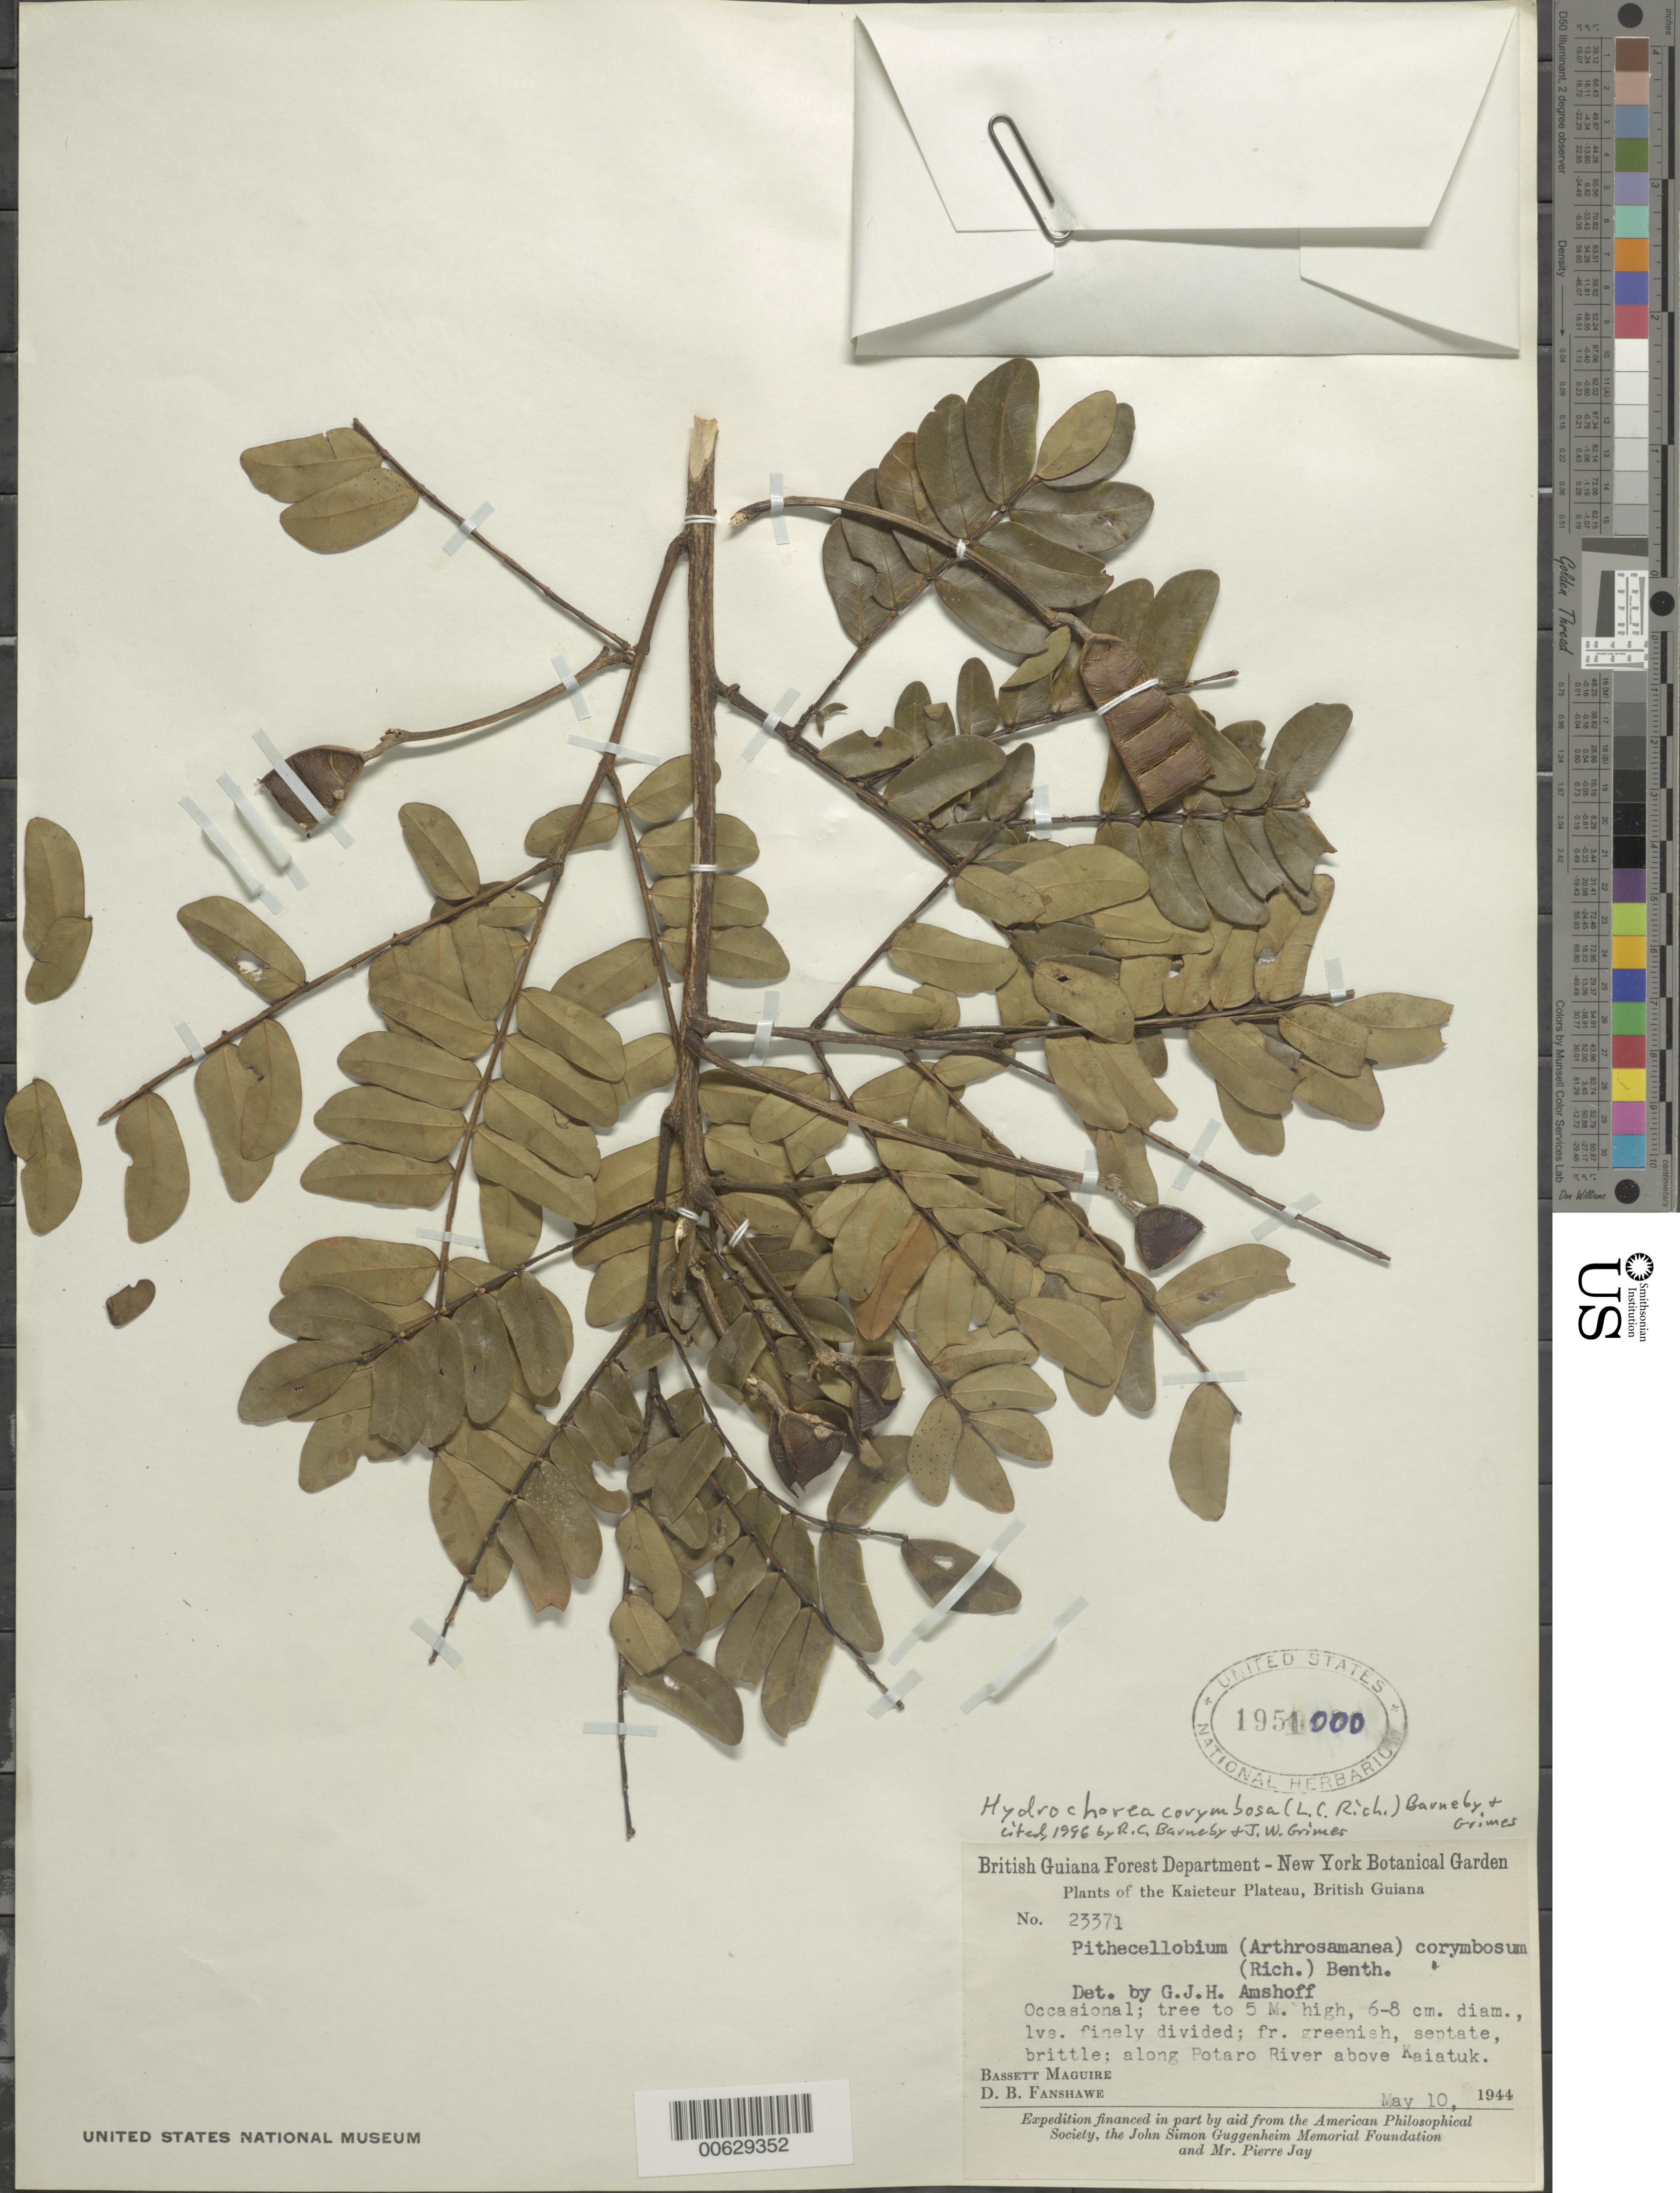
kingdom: Plantae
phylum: Tracheophyta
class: Magnoliopsida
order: Fabales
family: Fabaceae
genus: Hydrochorea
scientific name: Hydrochorea corymbosa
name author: (Rich.) Barneby & J.W. Grimes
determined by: Barneby, R. C.; Grimes, J. W.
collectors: B. Maguire & D. B. Fanshawe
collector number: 23371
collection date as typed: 10-May-44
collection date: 1944-05-10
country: Guyana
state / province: Potaro-Siparuni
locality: Kaieteur Plateau, above Kaietuk, along Potaro River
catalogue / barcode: US 1951000